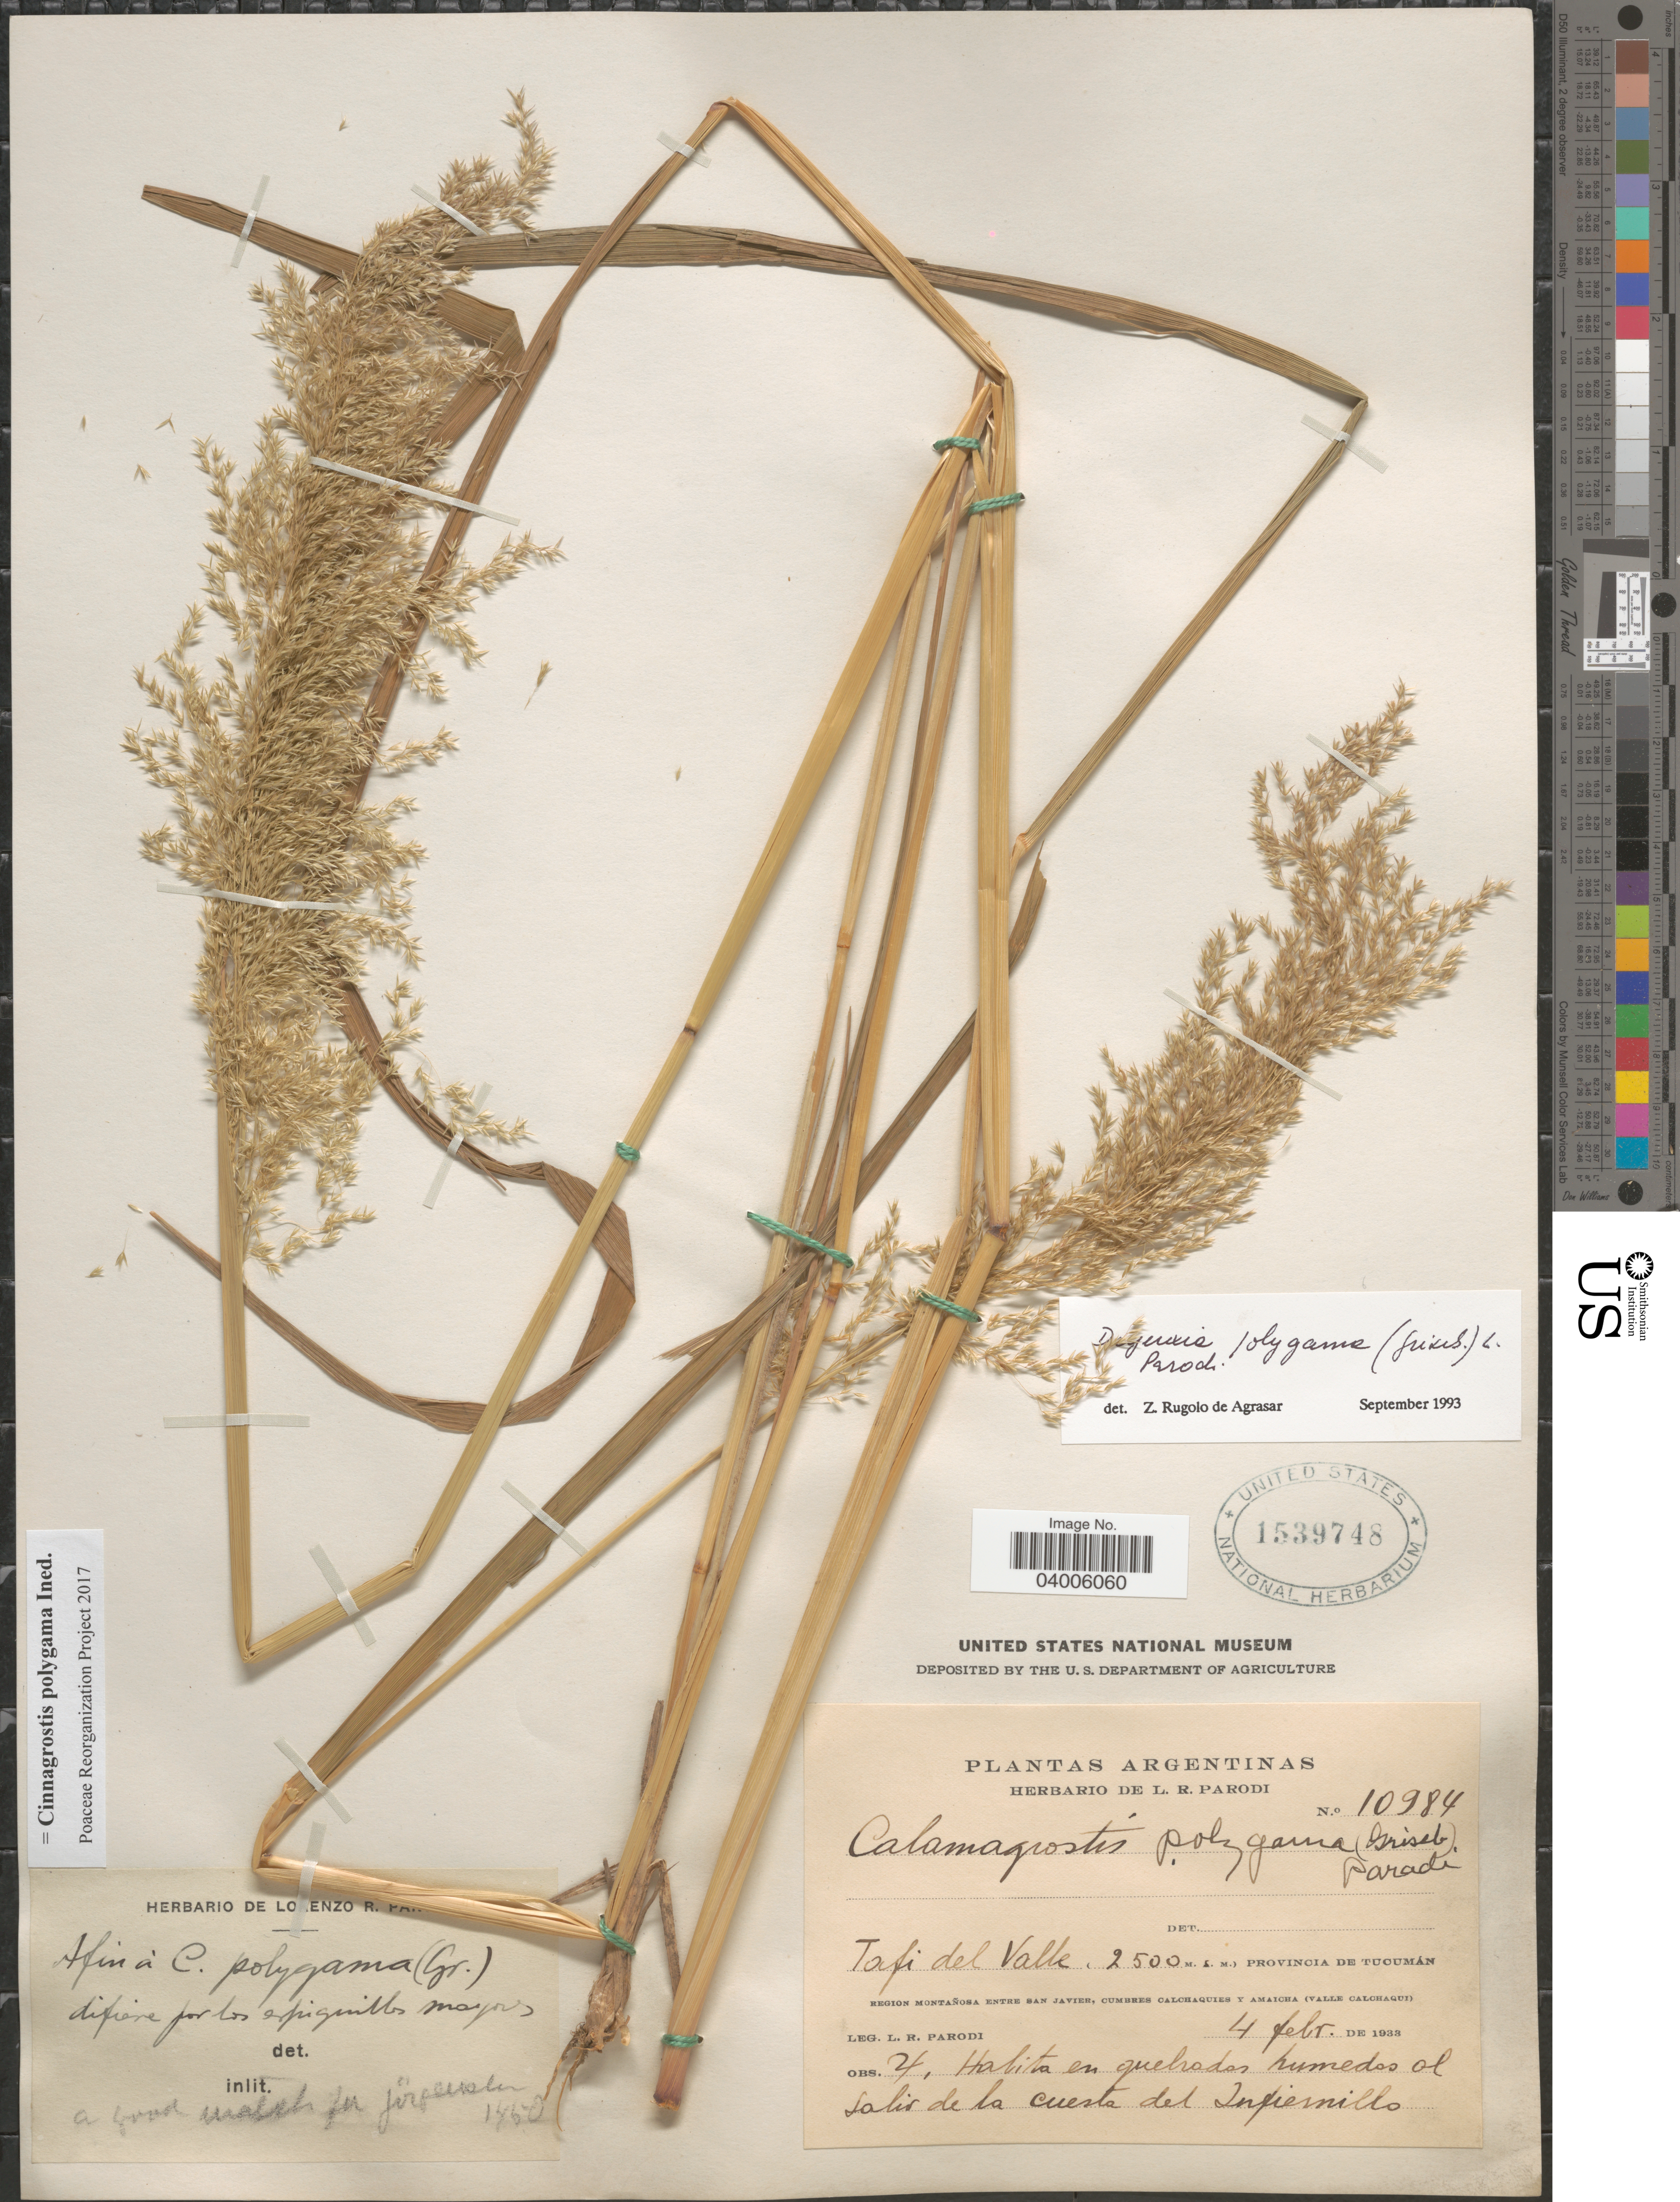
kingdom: Plantae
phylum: Tracheophyta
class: Liliopsida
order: Poales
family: Poaceae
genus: Cinnagrostis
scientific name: Cinnagrostis polygama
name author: Griseb.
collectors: L. R. Parodi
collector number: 10984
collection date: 1933-02-04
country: Argentina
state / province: Tucuman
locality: Tafi del Valle. Region montañosa entre San Javier, Cumbres Calchaquies y Amaicha (Valle Calchaqui). En quebradas humedos ol Solis de la cuesta del Infiernillo.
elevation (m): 2500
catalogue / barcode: US 1539748